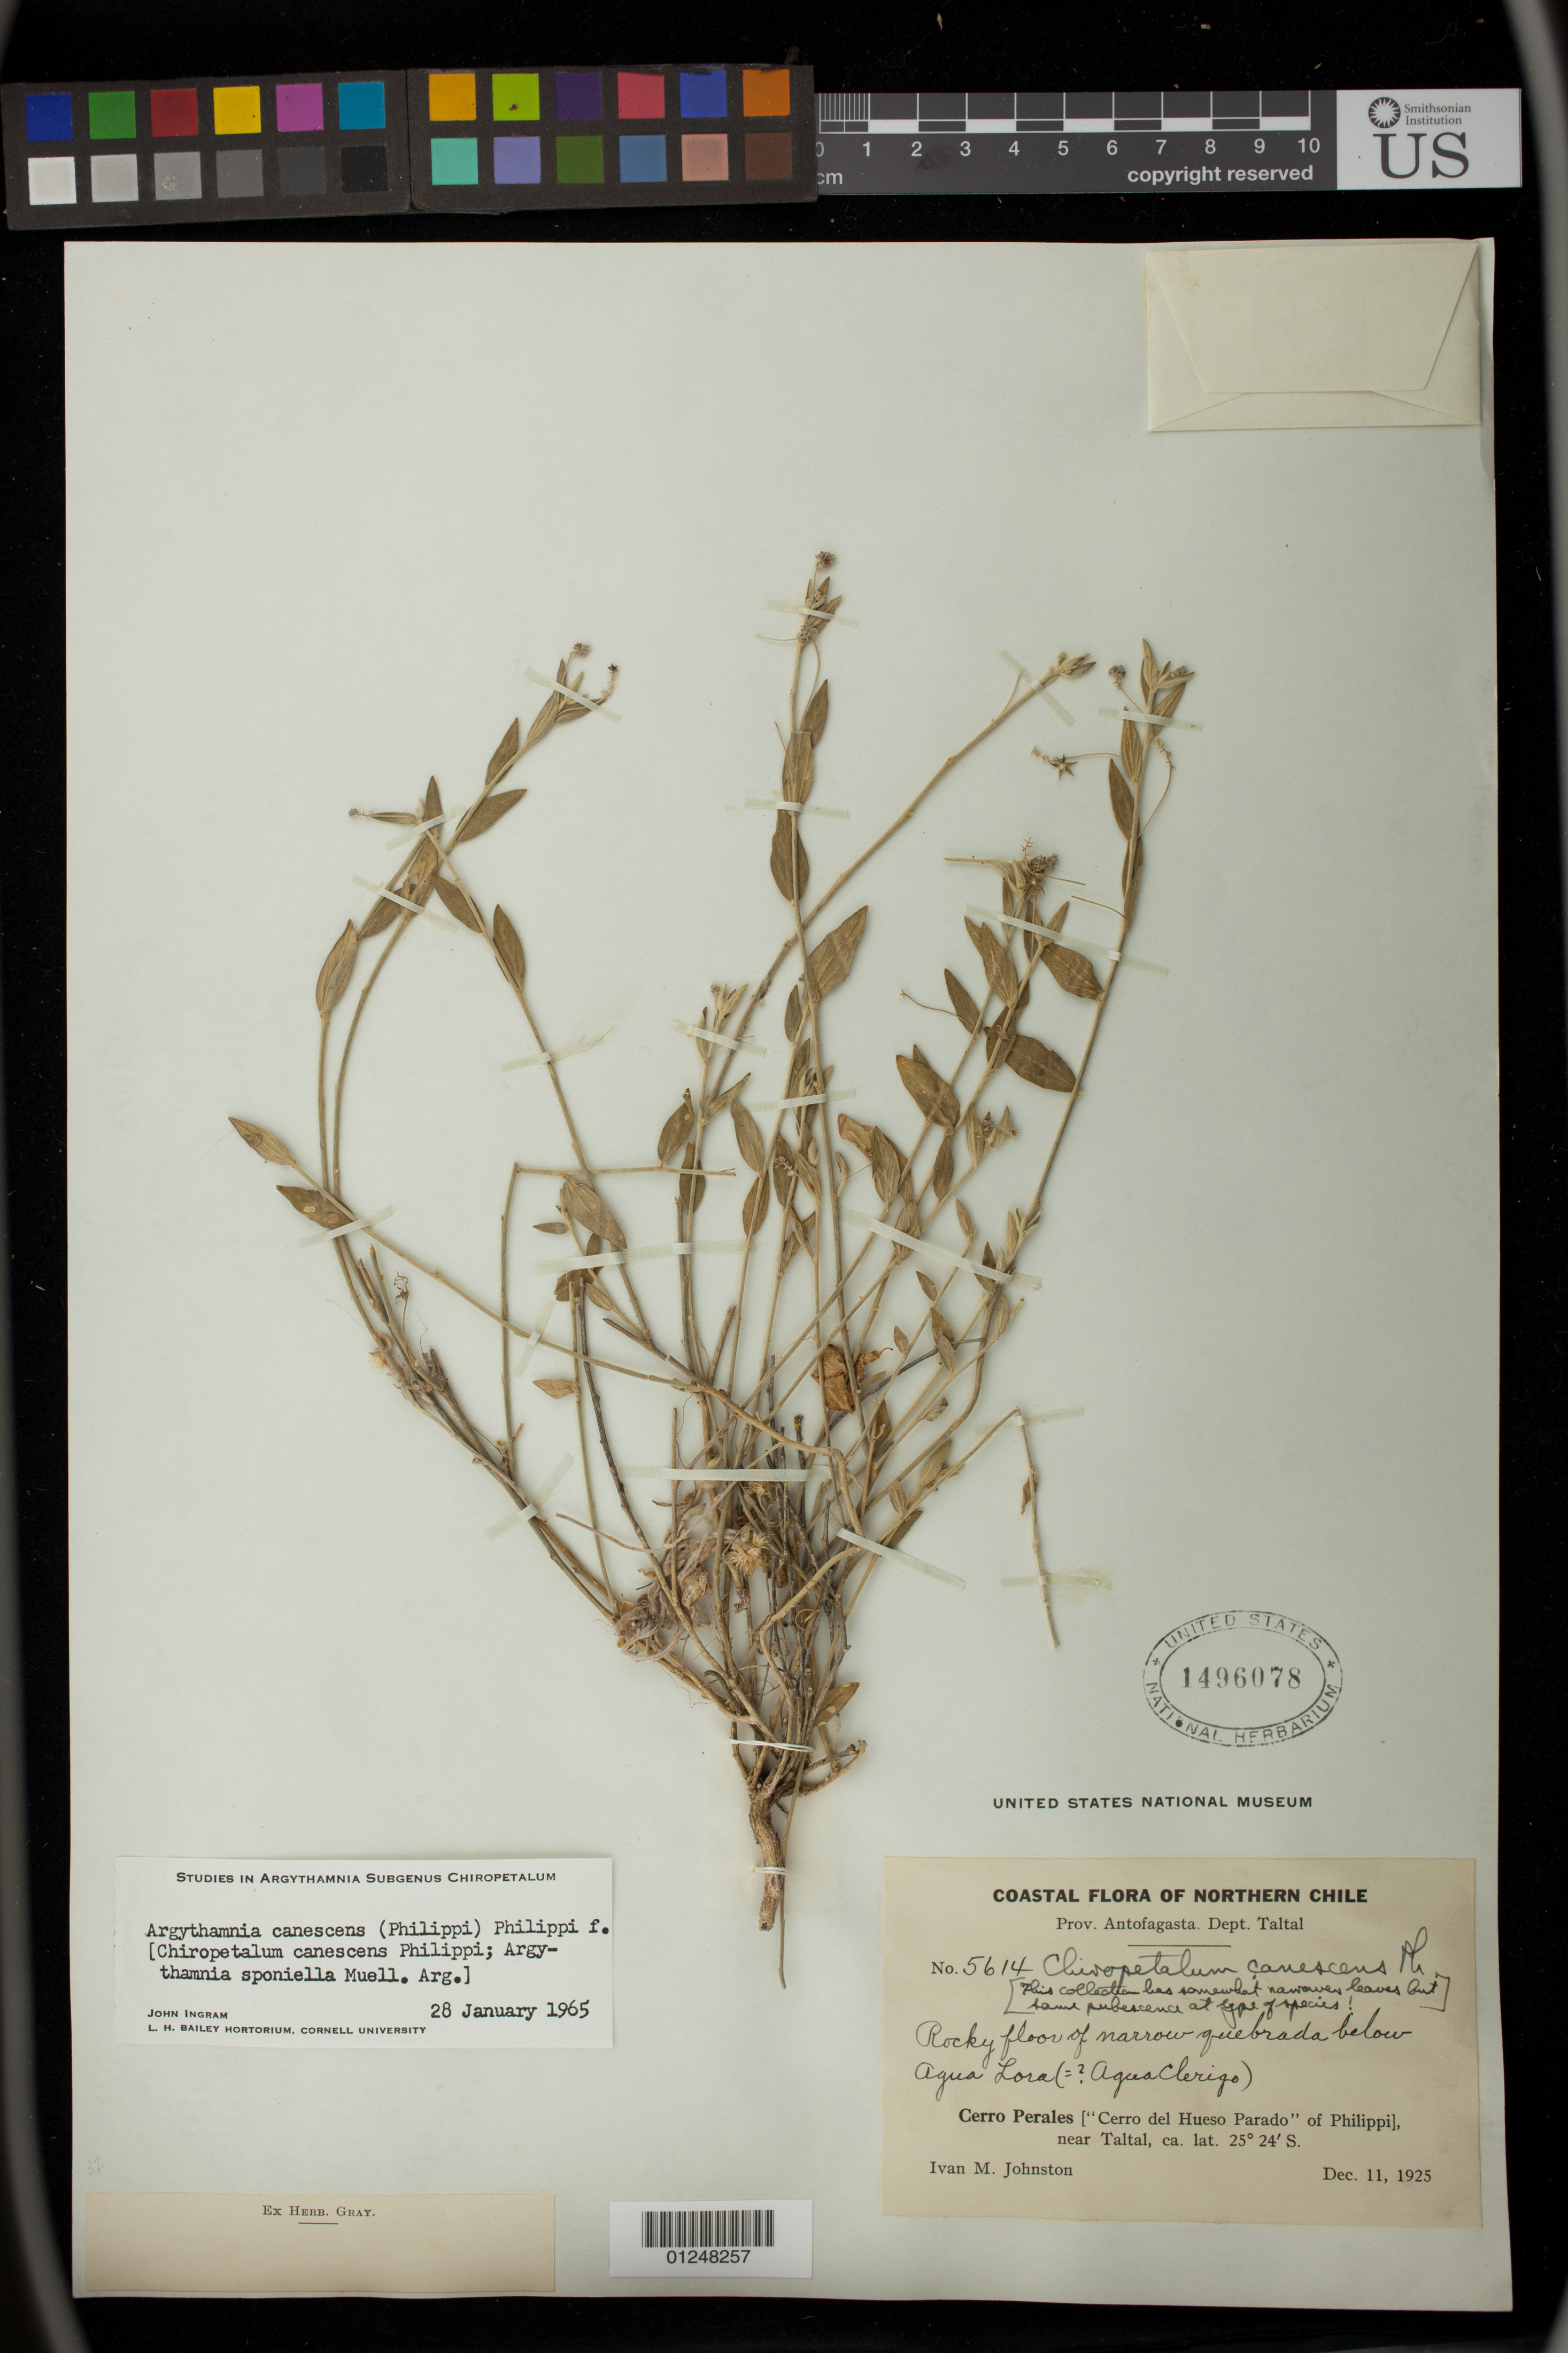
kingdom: Plantae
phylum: Tracheophyta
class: Magnoliopsida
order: Malpighiales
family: Euphorbiaceae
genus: Argythamnia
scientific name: Argythamnia canescens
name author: (Phil.) F. Phil.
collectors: I. Johnston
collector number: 5614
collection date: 1925-12-11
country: Chile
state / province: Antofagasta (II)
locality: Cerro Perales, near Taltal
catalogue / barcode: US 1496078